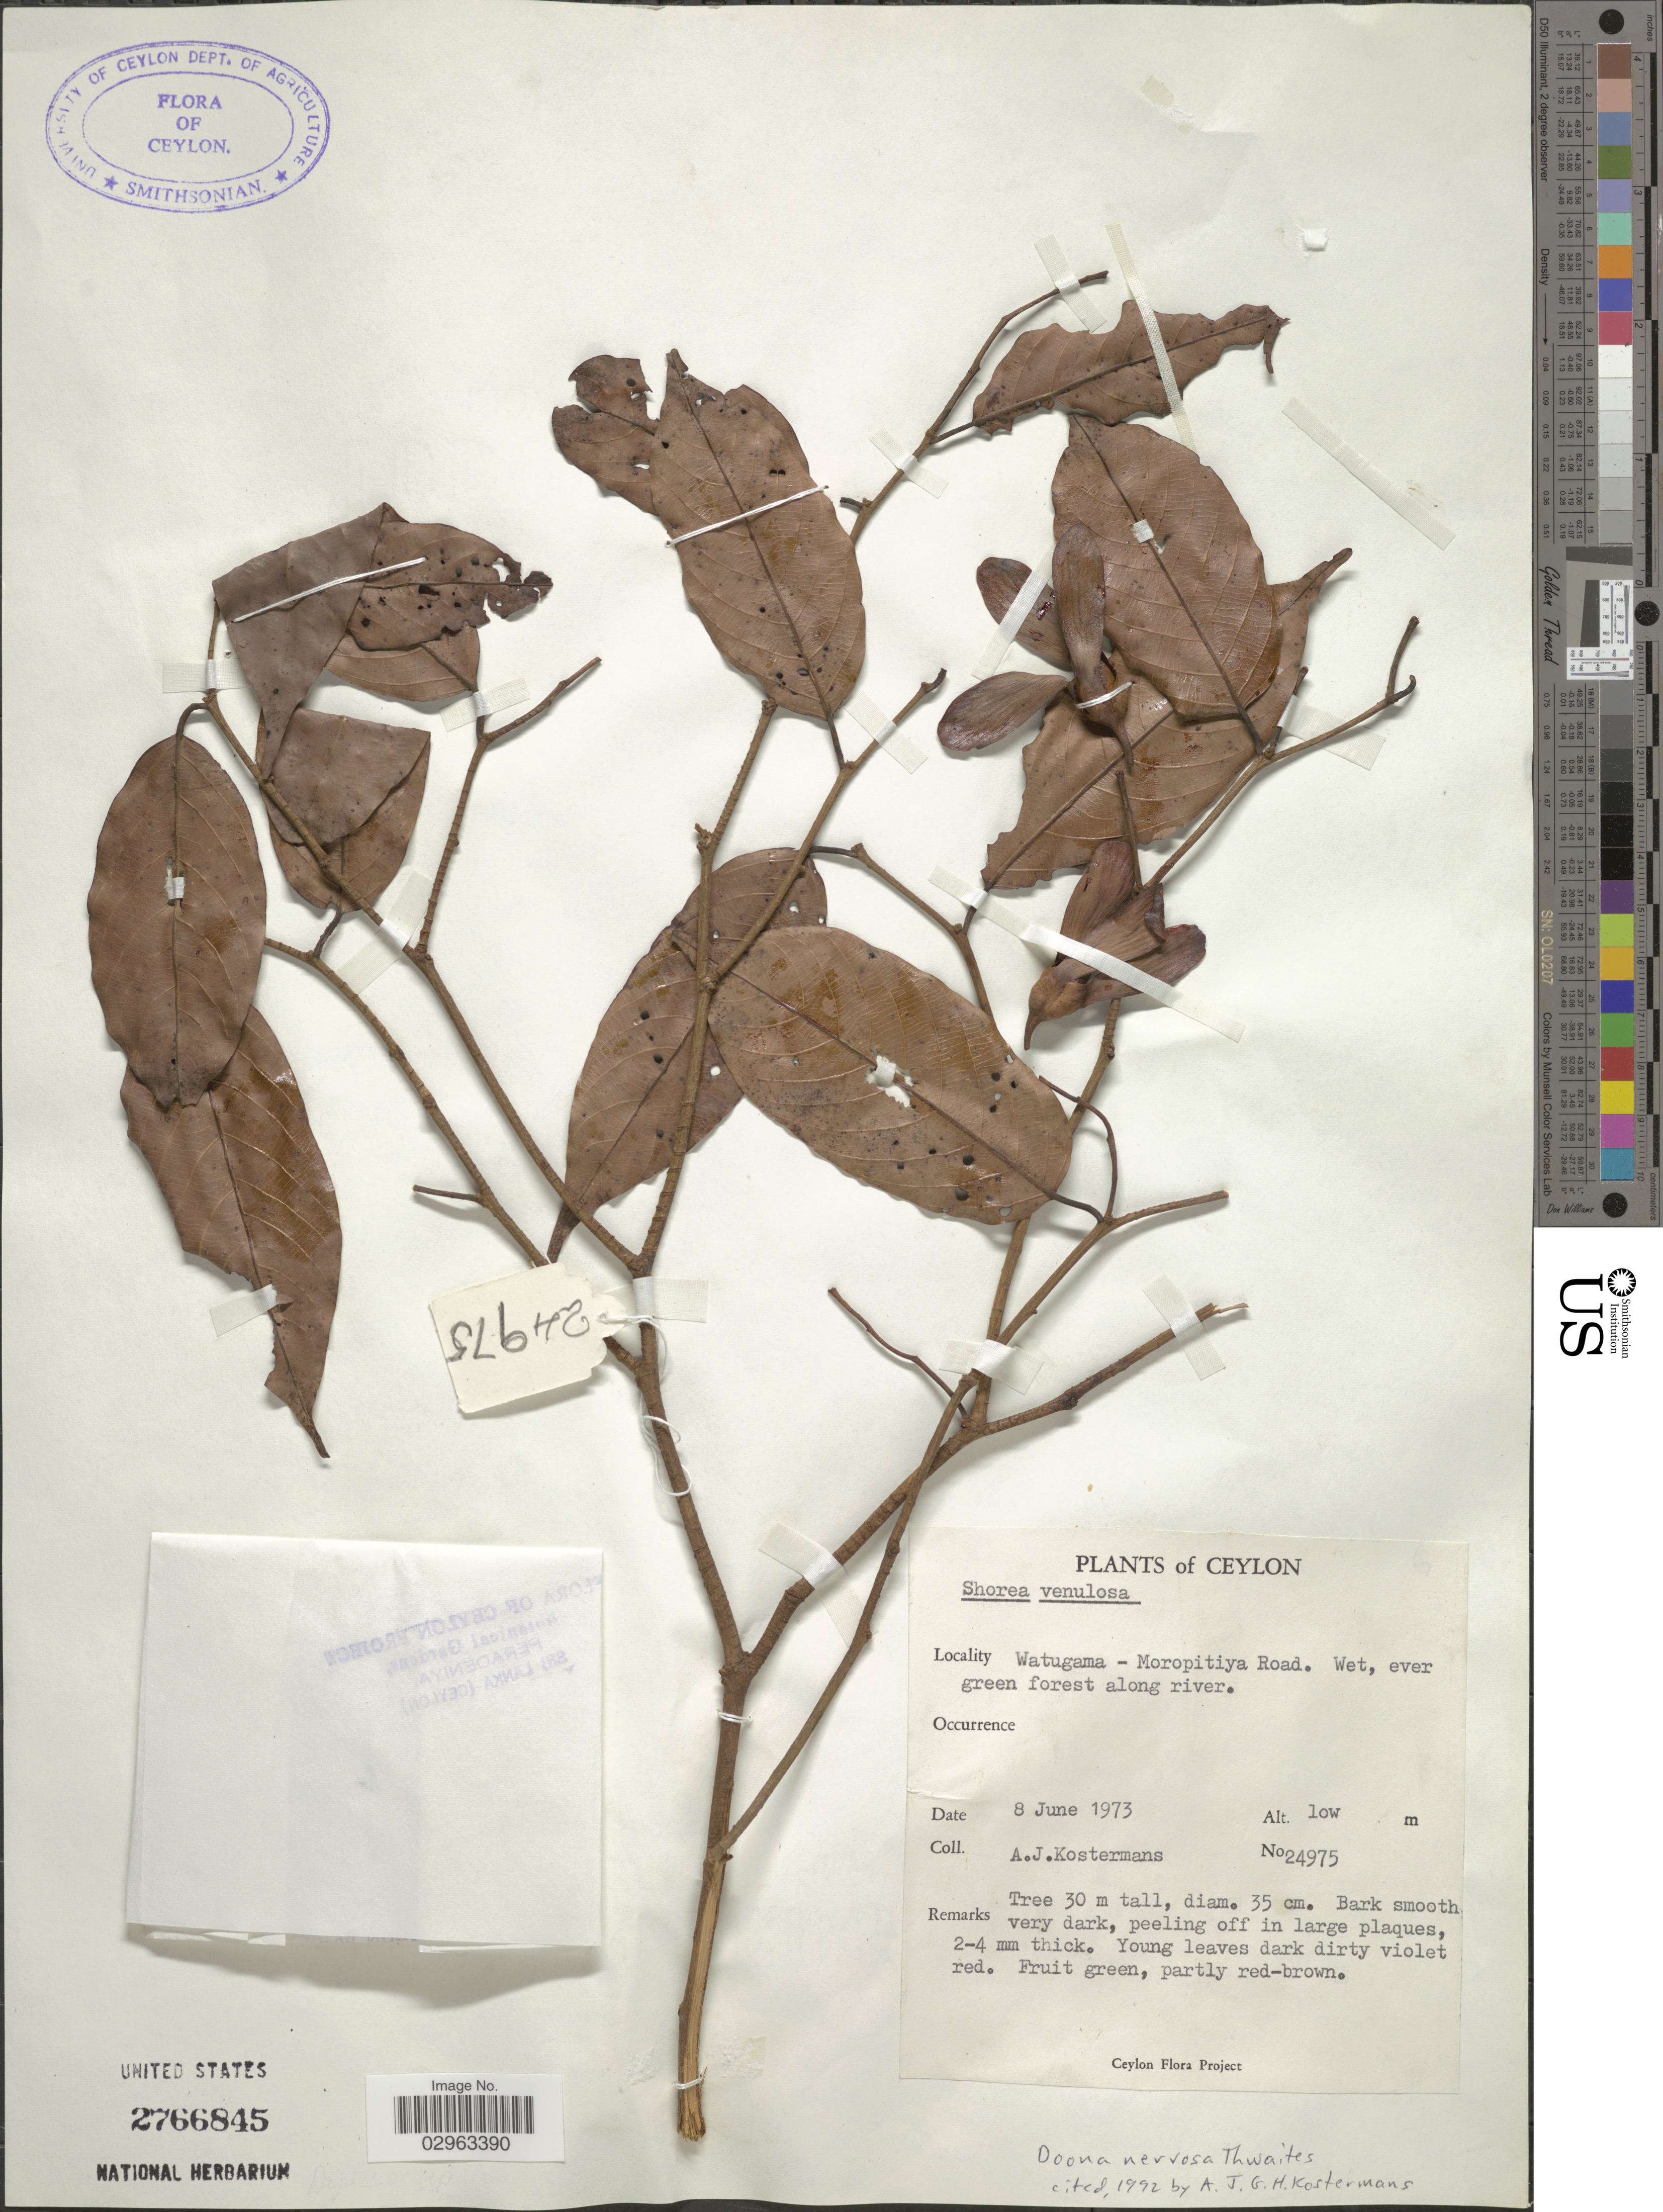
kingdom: Plantae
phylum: Tracheophyta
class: Magnoliopsida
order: Malvales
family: Dipterocarpaceae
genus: Doona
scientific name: Doona nervosa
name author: Thwaites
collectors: A. J. G. Kostermans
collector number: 24975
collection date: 1973-06-08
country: Sri Lanka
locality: Ceylon. Watugama - Moropitiya Road. Along river.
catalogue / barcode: US 2766845